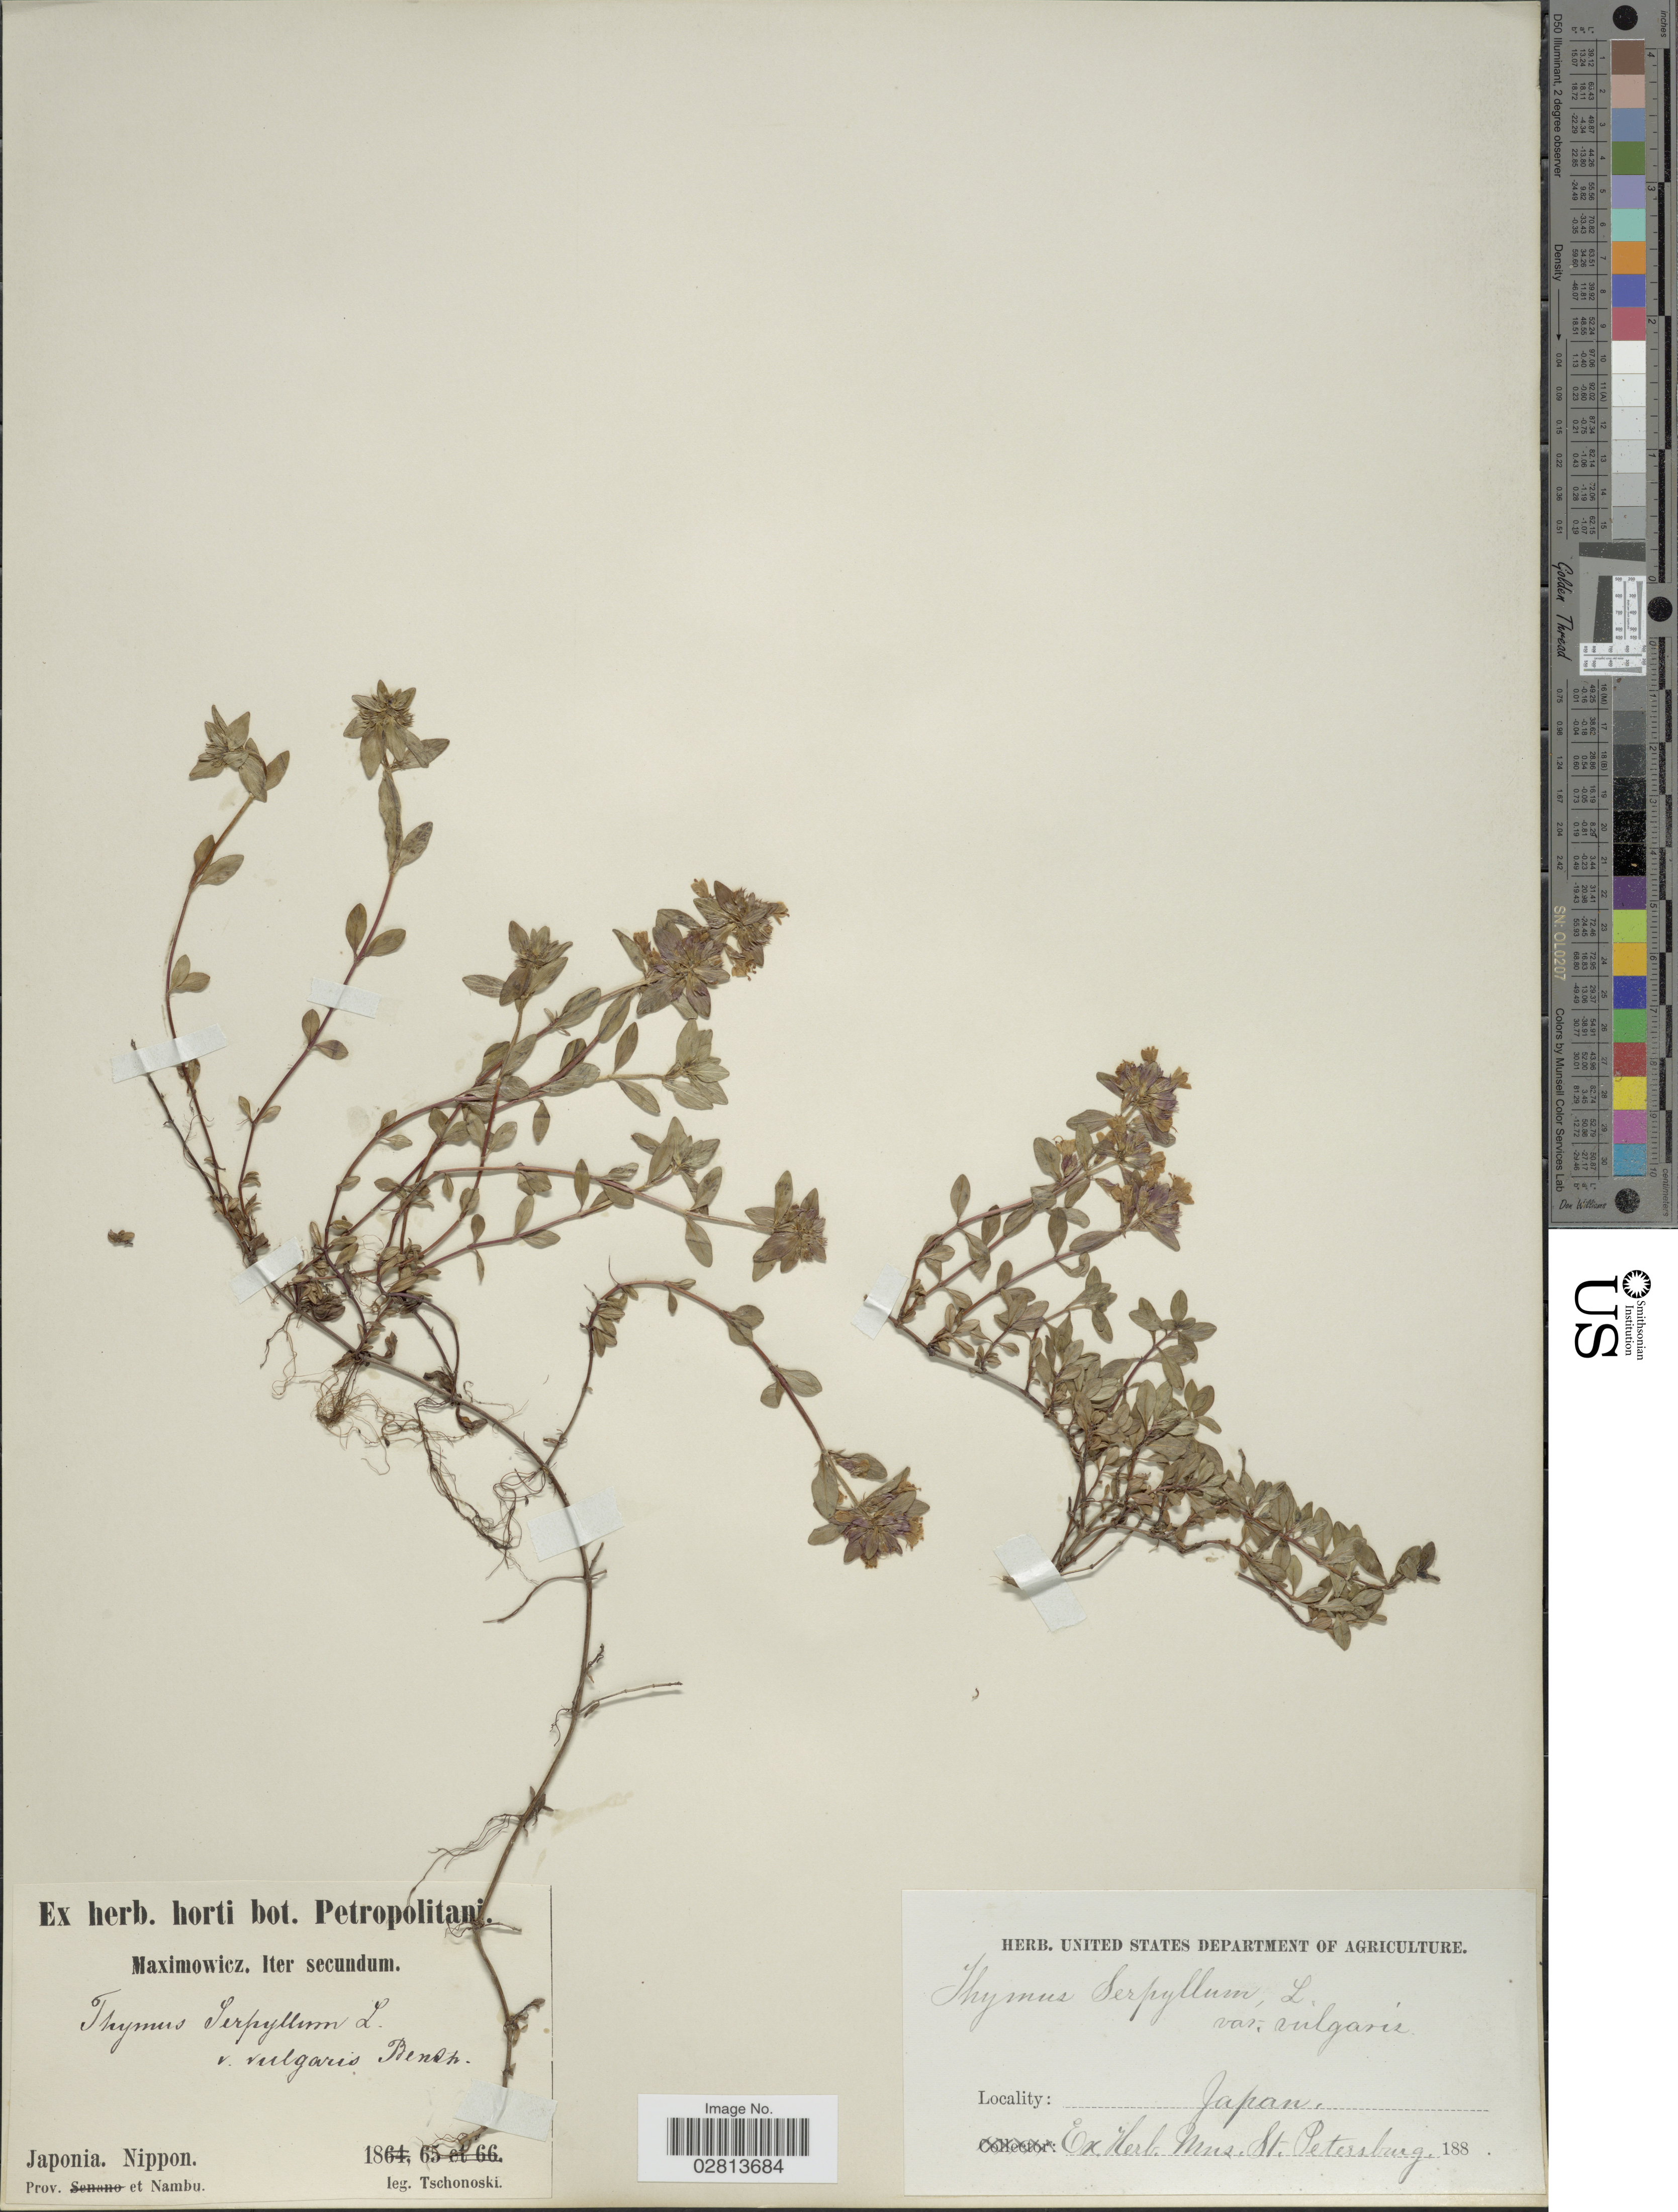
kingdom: Plantae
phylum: Tracheophyta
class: Magnoliopsida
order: Lamiales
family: Lamiaceae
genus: Thymus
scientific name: Thymus serpyllum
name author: L.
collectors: -. Tschonoski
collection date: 1865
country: Japan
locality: Japonia. Nippon. Prov. et Nambu.